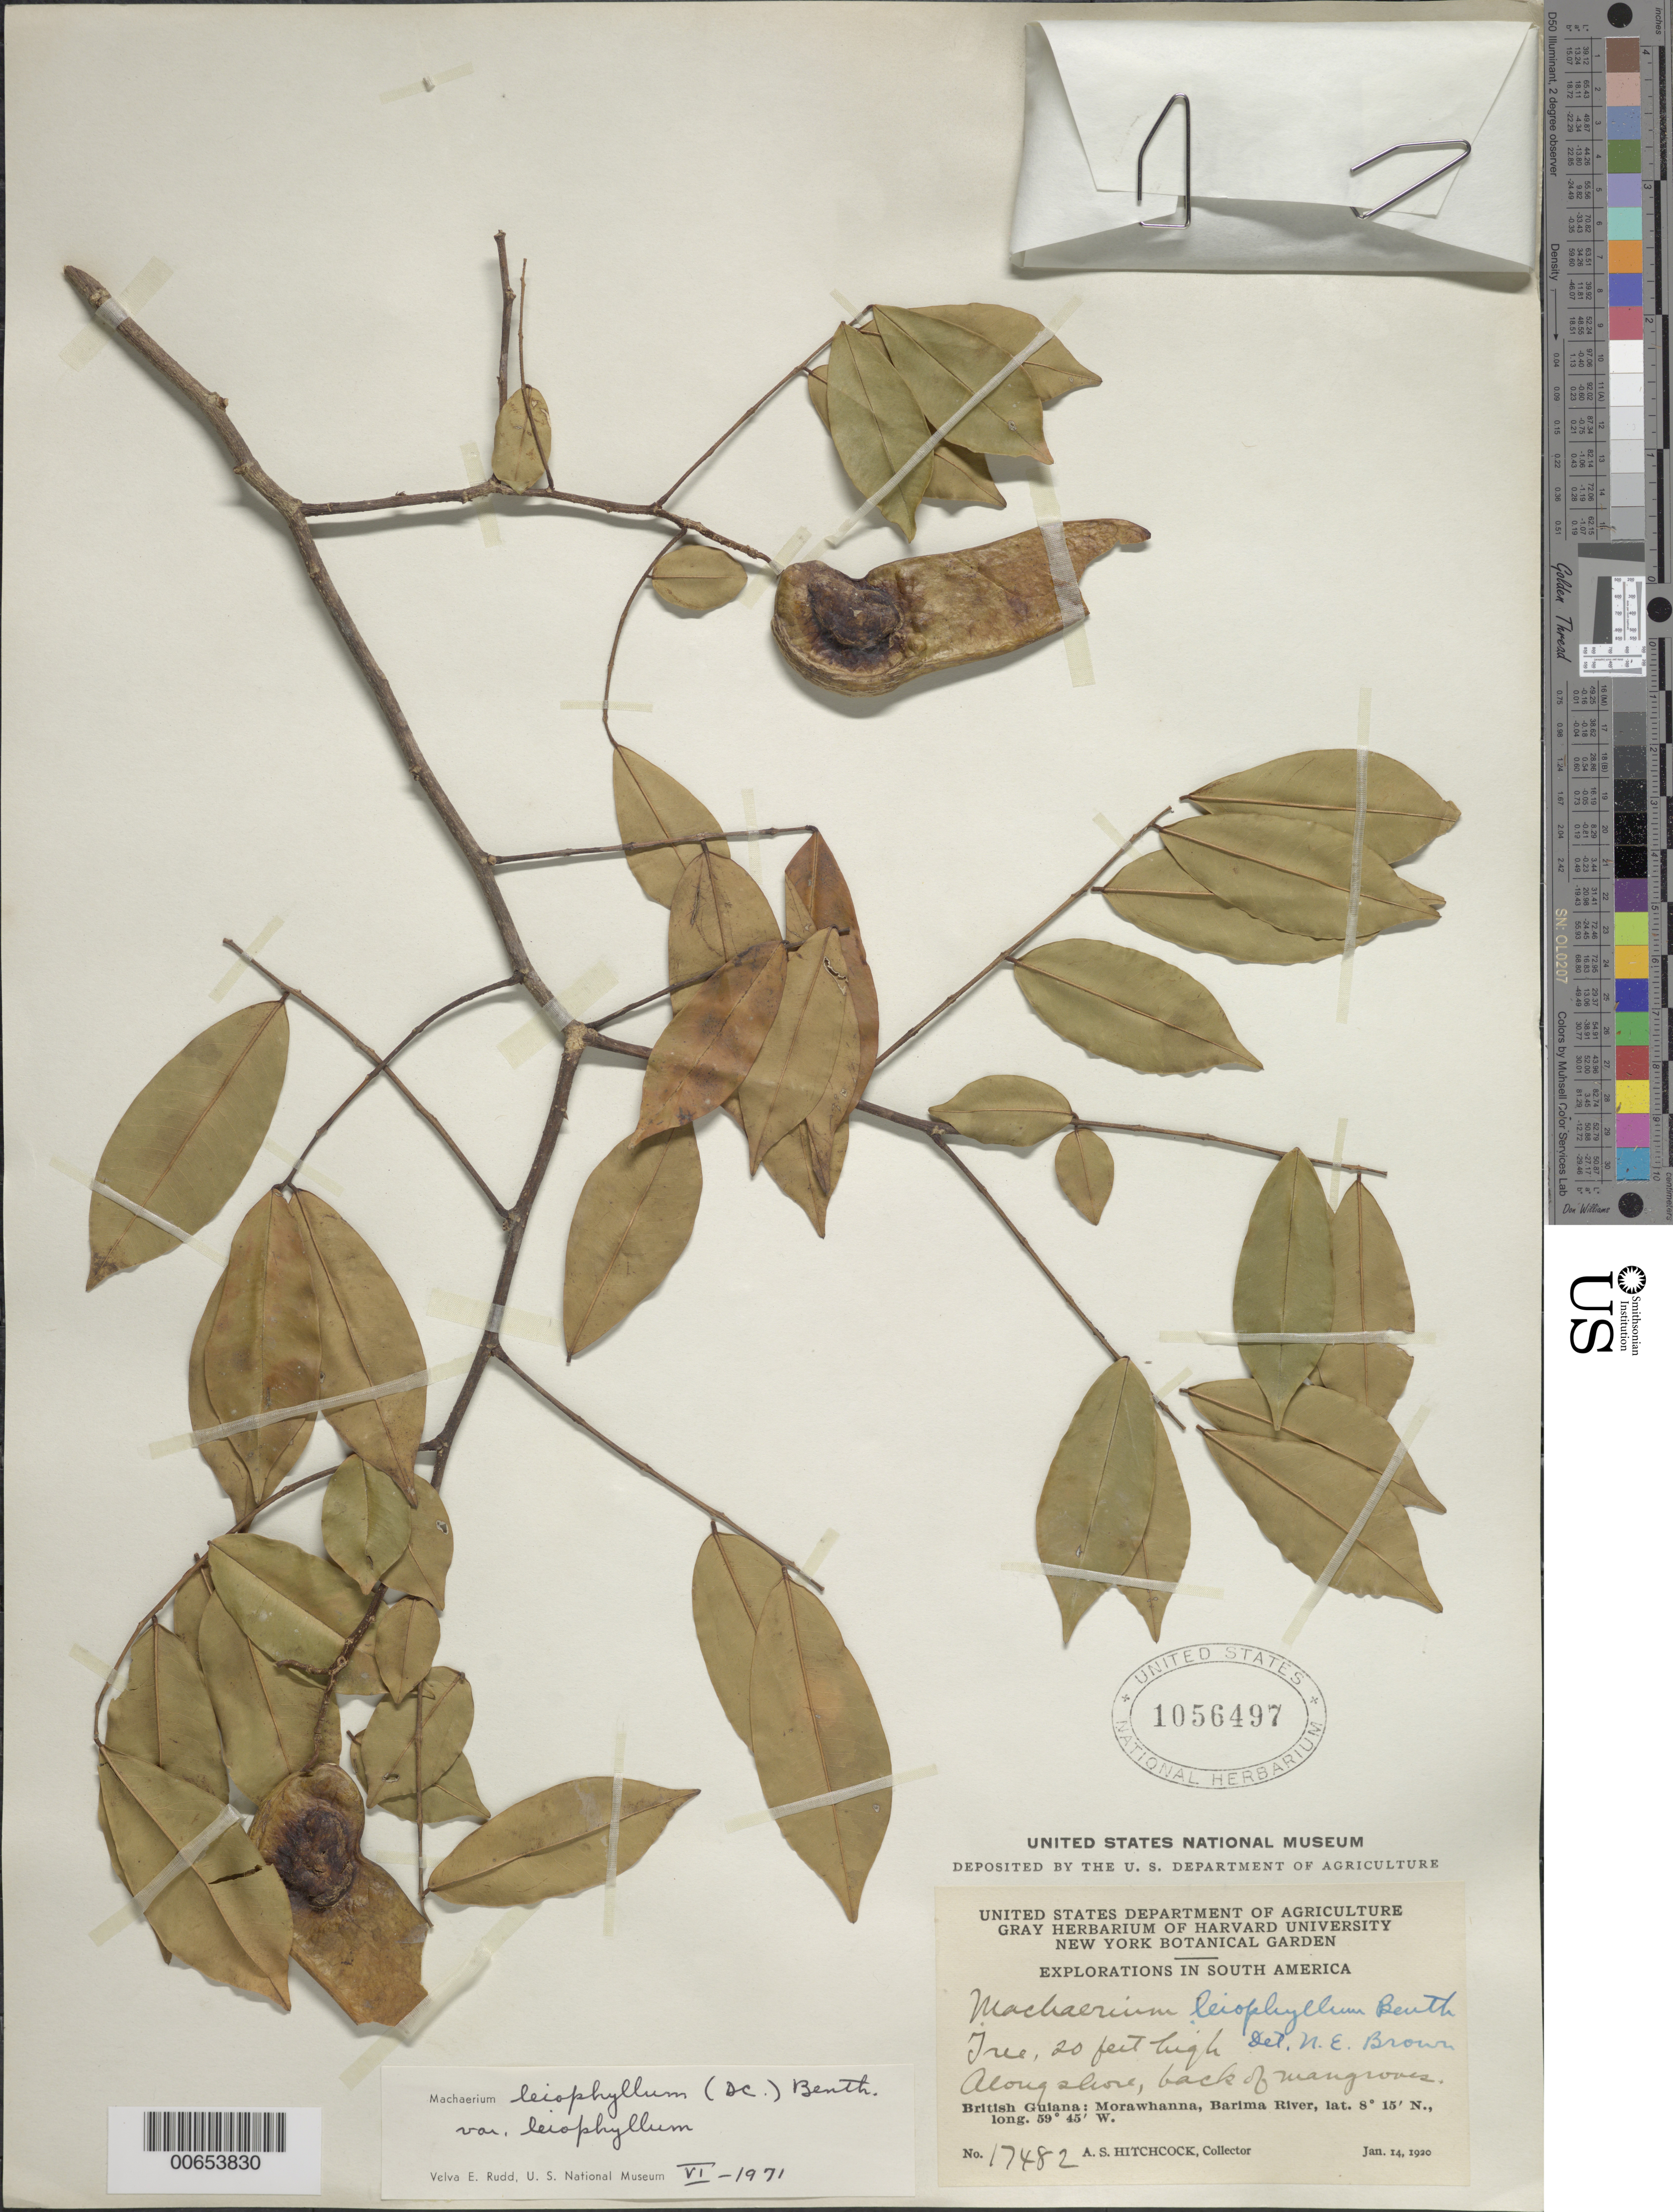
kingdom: Plantae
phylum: Tracheophyta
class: Magnoliopsida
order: Fabales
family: Fabaceae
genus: Machaerium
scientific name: Machaerium leiophyllum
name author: (DC.) Benth.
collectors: A. S. Hitchcock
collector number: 17482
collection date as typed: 14-Jan-20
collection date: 1920-01-14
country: Guyana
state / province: Barima-Waini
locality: Morawhanna, vic., Barima R.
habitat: Along river, back of mangrove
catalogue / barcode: US 1056497